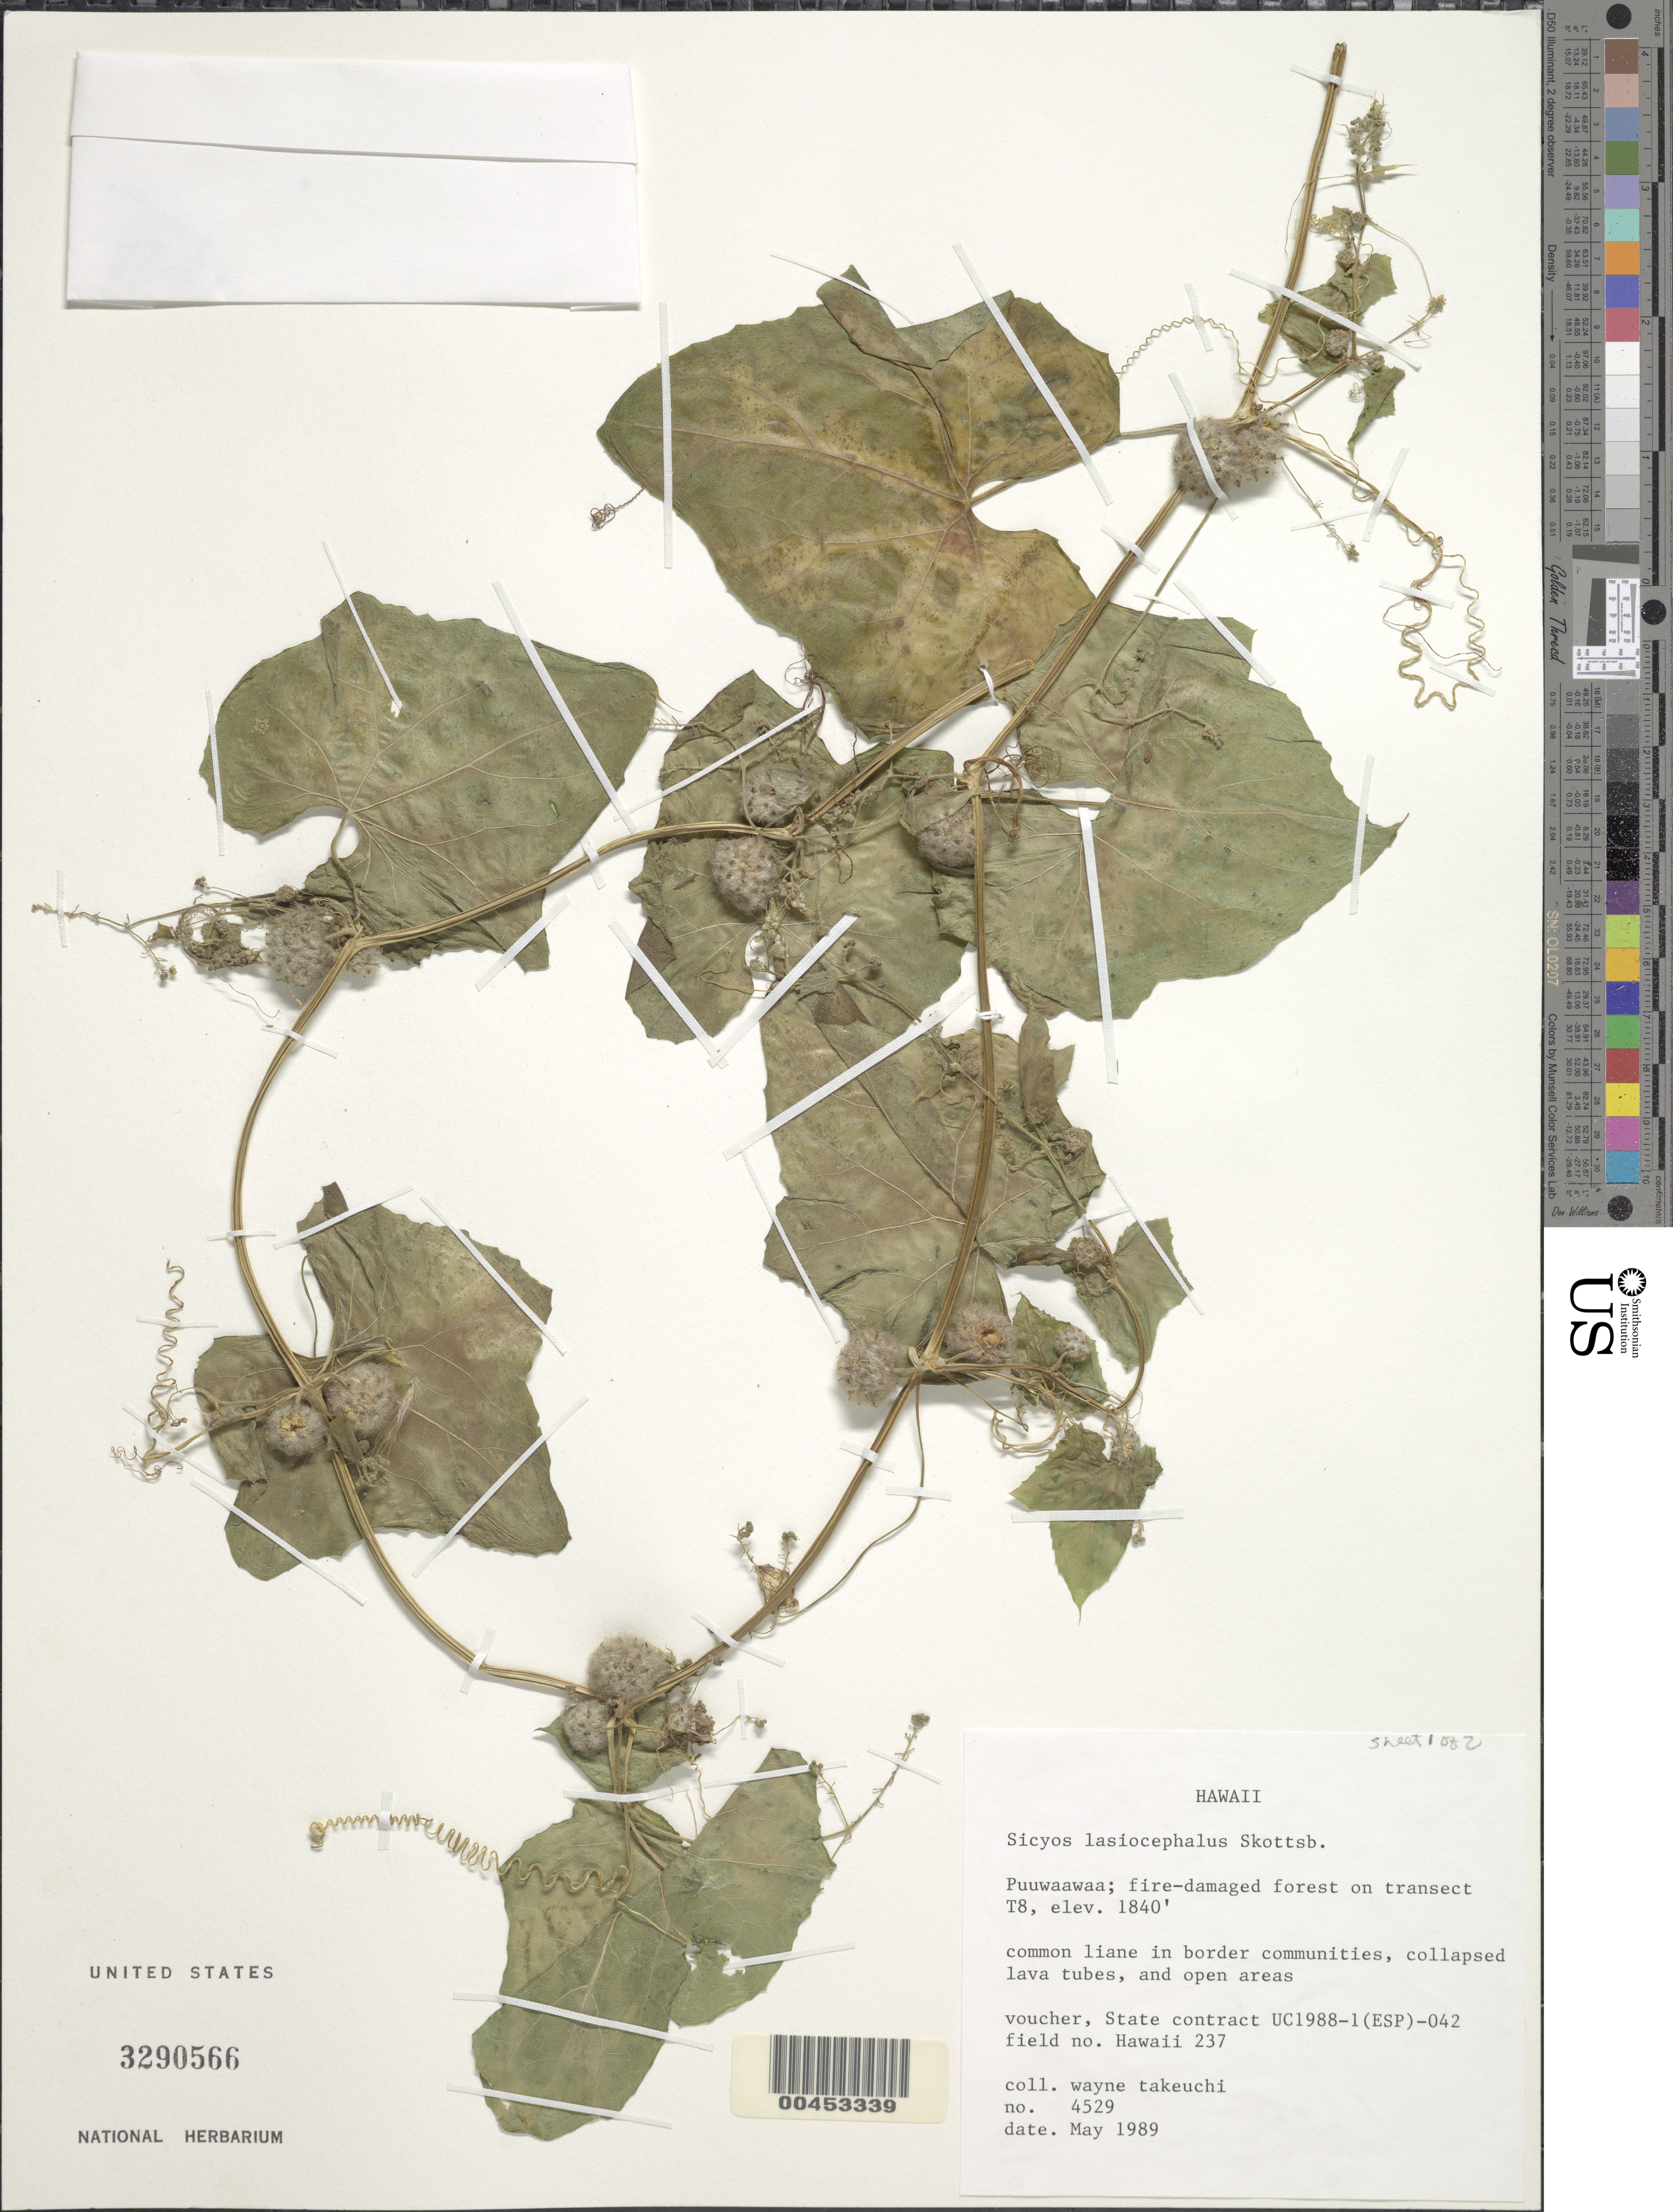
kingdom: Plantae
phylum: Tracheophyta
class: Magnoliopsida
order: Cucurbitales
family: Cucurbitaceae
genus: Sicyos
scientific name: Sicyos lasiocephalus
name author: Skottsb.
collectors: W. N. Takeuchi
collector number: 4529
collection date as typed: May 1989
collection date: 1989-05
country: United States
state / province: Hawaii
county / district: Hawaii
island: Hawaii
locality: Puuwaawaa, on transect T8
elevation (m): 561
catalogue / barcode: US 3290566